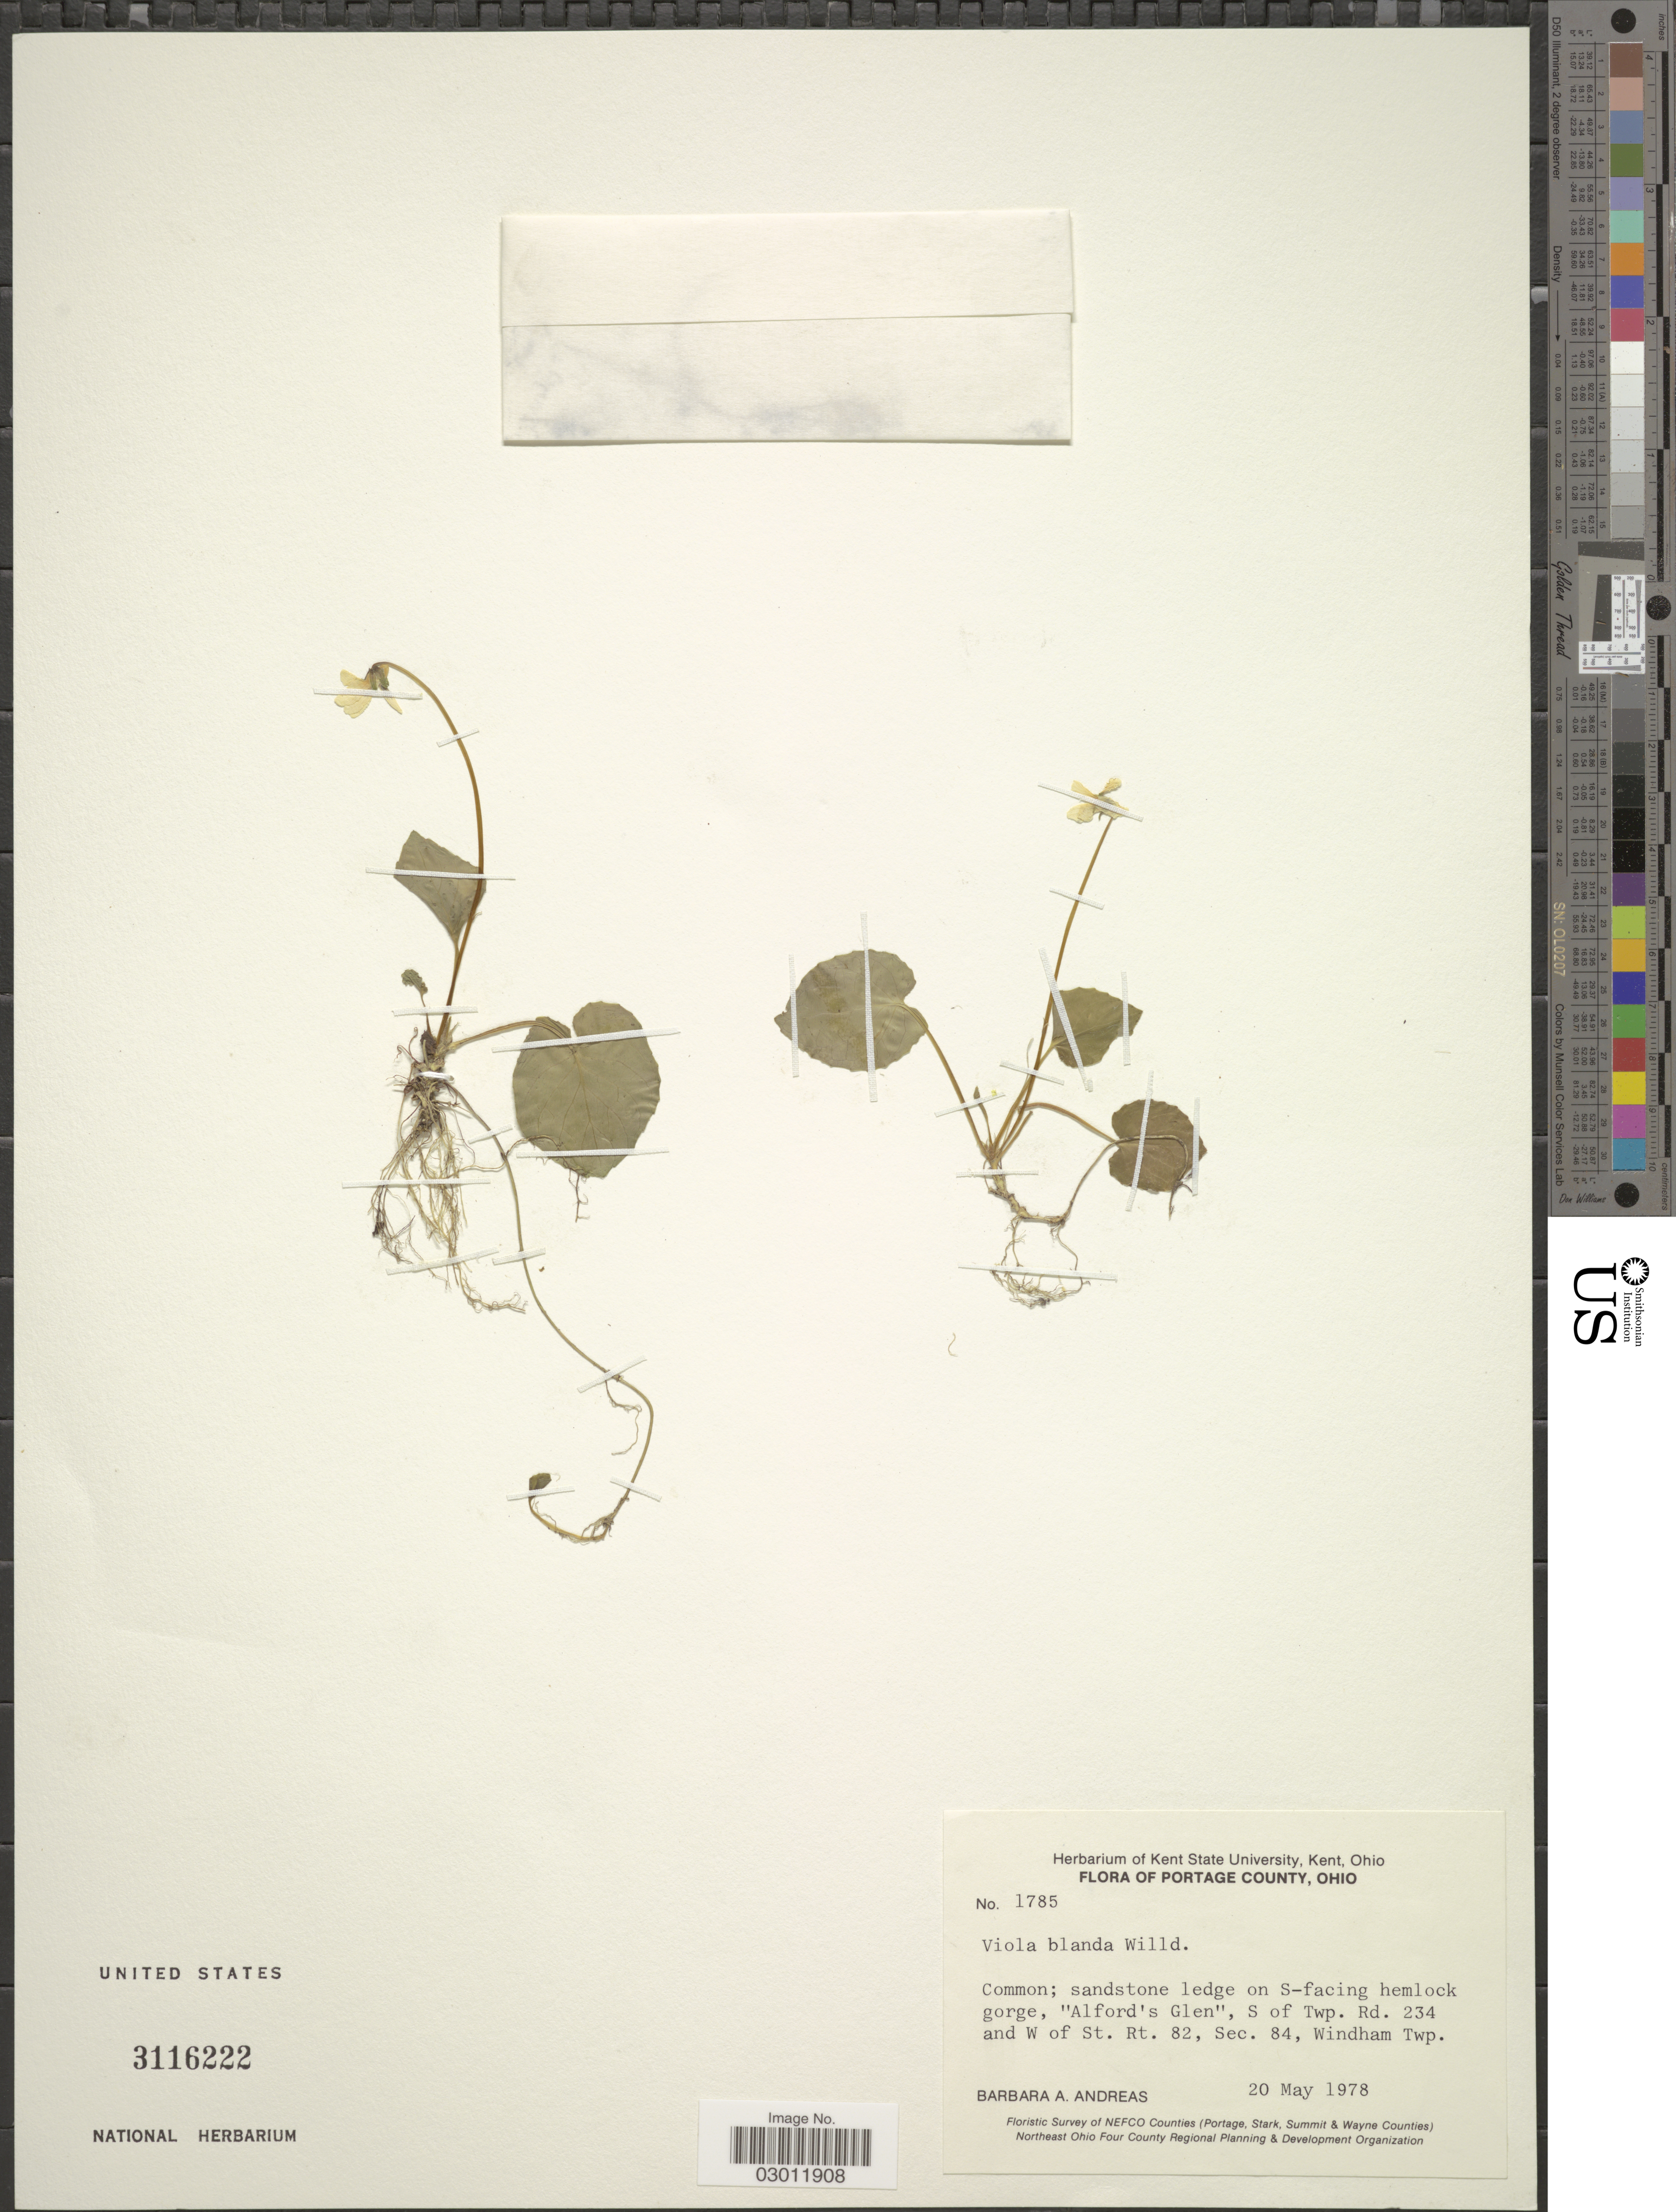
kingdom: Plantae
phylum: Tracheophyta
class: Magnoliopsida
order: Malpighiales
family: Violaceae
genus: Viola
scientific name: Viola blanda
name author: Willd.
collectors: B. A. Andreas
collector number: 1785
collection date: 1978-05-20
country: United States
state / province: Ohio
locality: Portage County. Sandstone ledge on S-facing hemlock gorge, "Alford's Glen", S of Twp. Rd. 234 and W of St. Rt. 82, Sec. 84, Windham Twp.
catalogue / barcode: US 3116222